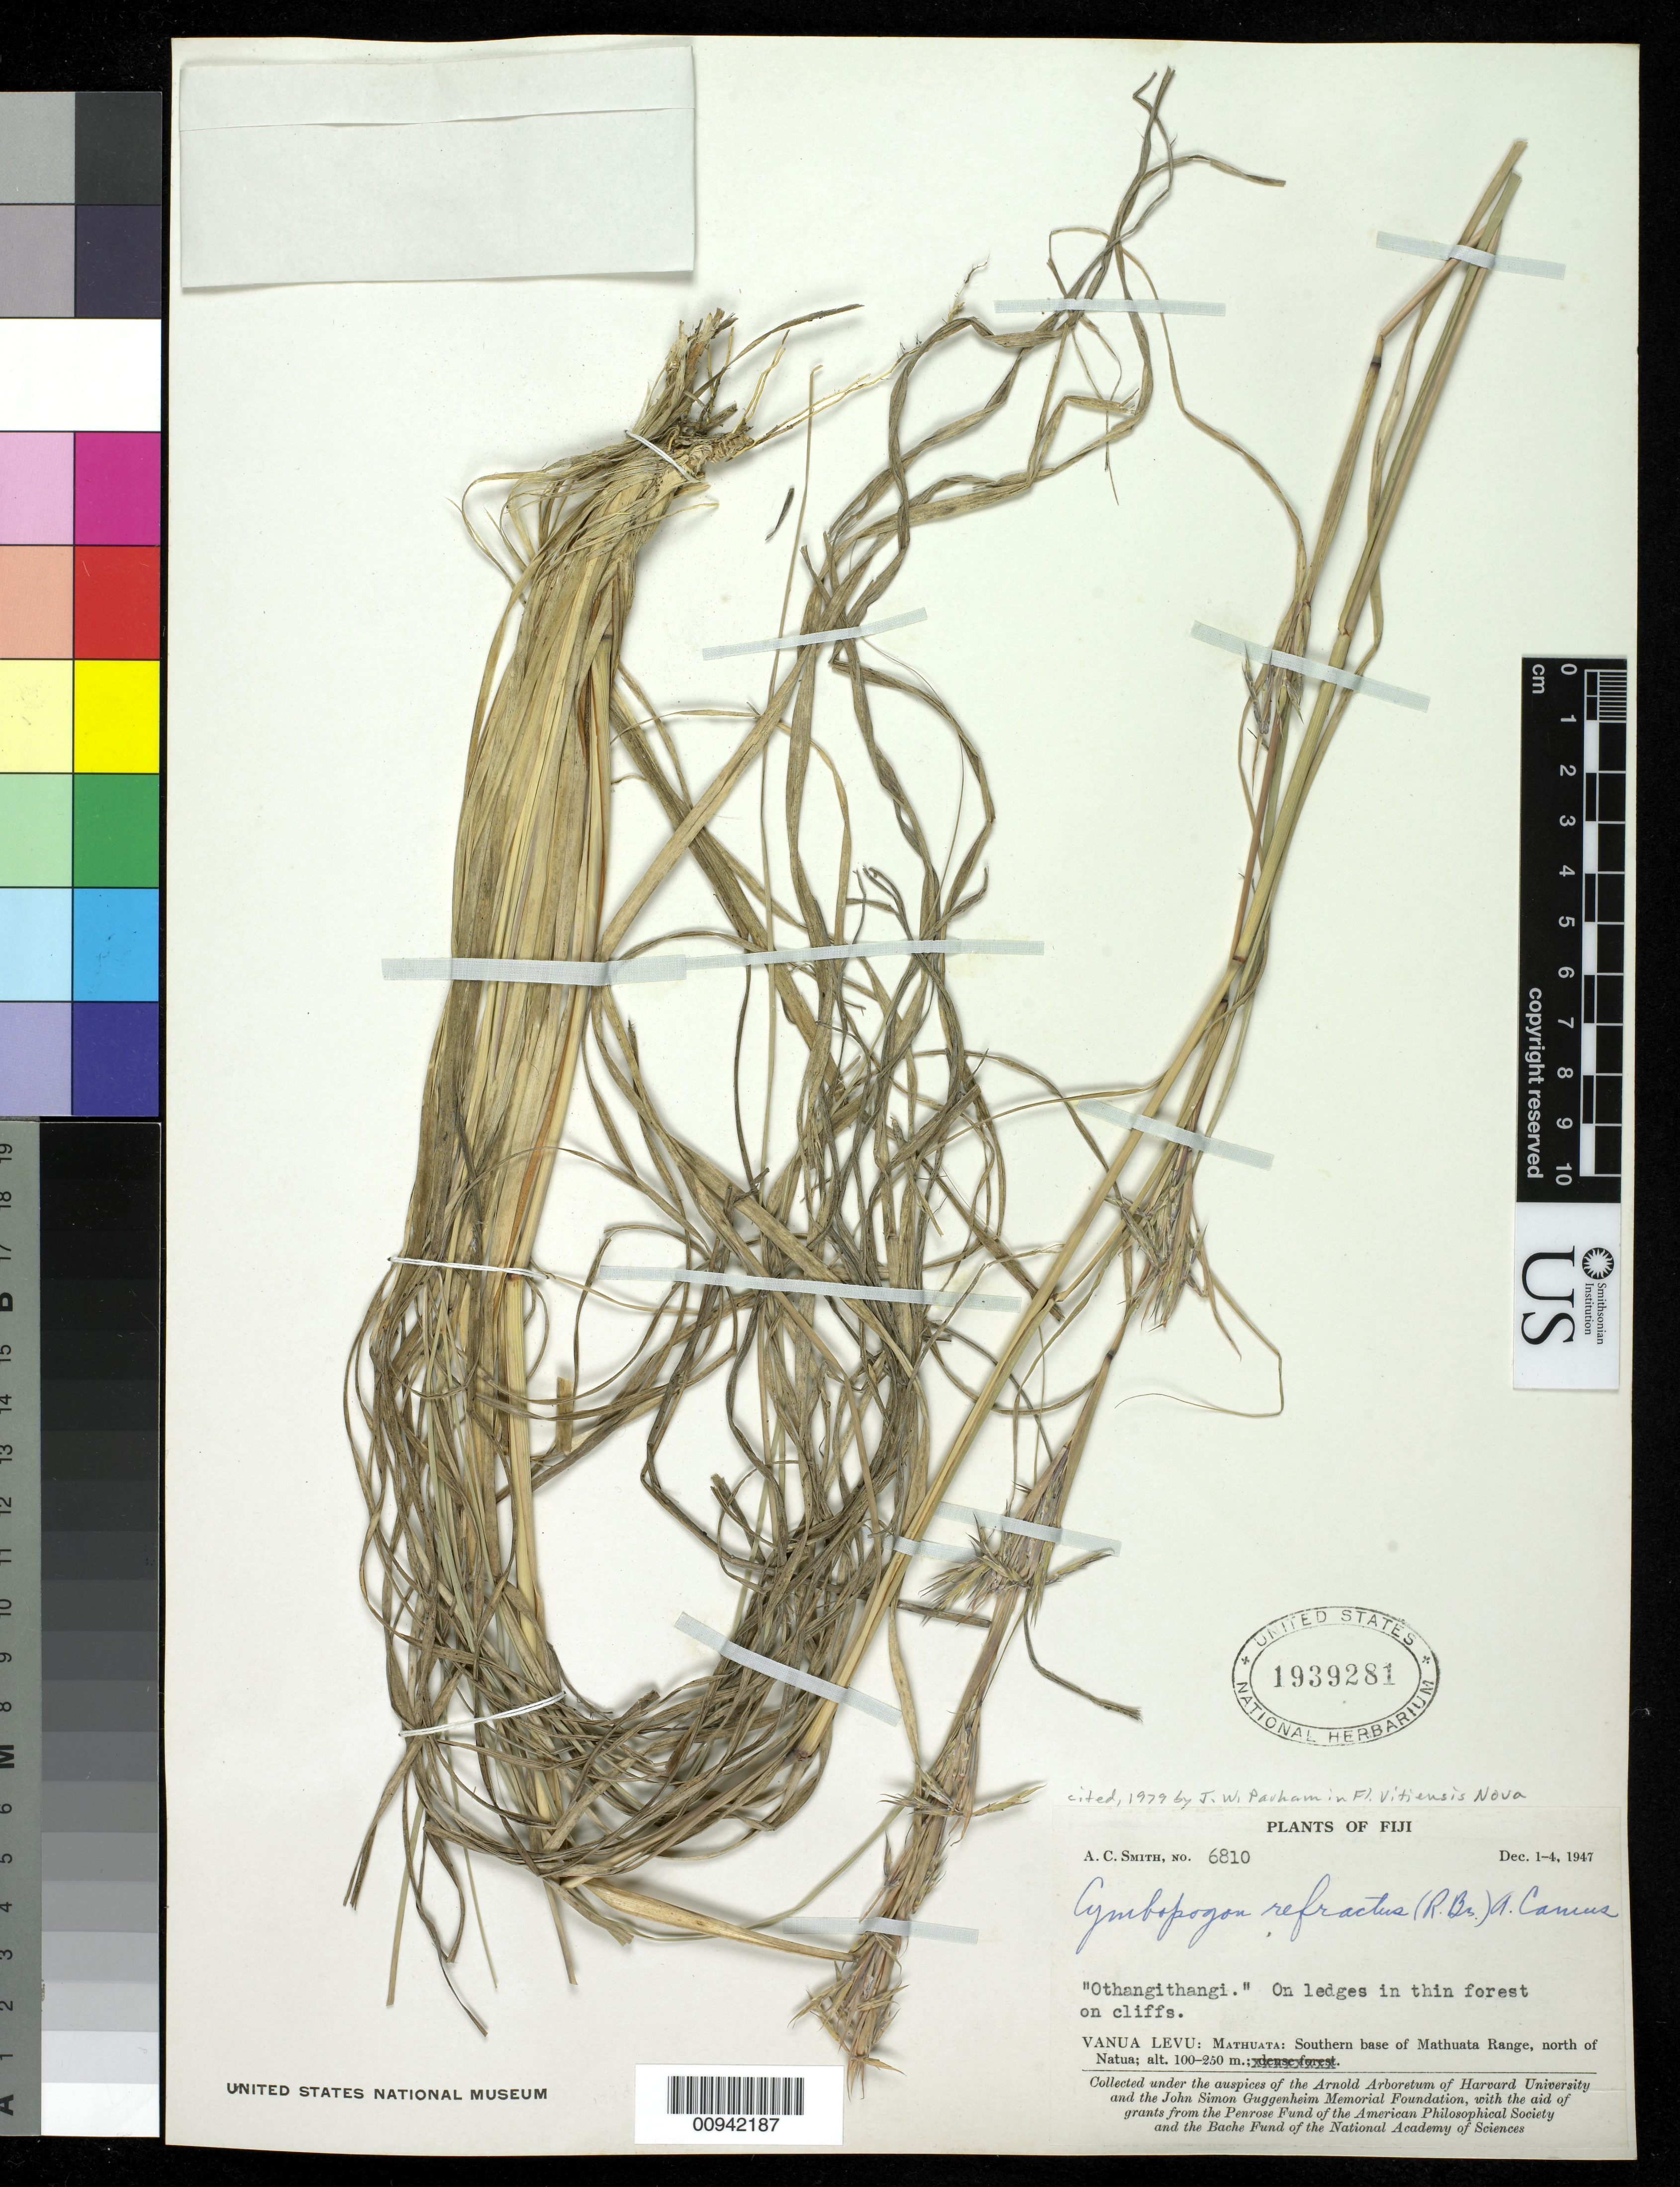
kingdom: Plantae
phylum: Tracheophyta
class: Liliopsida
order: Poales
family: Poaceae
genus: Cymbopogon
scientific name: Cymbopogon refractus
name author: (R. Br.) A. Camus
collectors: C. A. Smith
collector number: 6810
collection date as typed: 01 Dec 1947 to 04 Dec 1947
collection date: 1947-12-01/1947-12-04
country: Fiji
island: Macuata-i-Wai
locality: Fiji, Mathuata, southern base of Mathuata Range, north of Natua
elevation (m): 100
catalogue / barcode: US 1939281